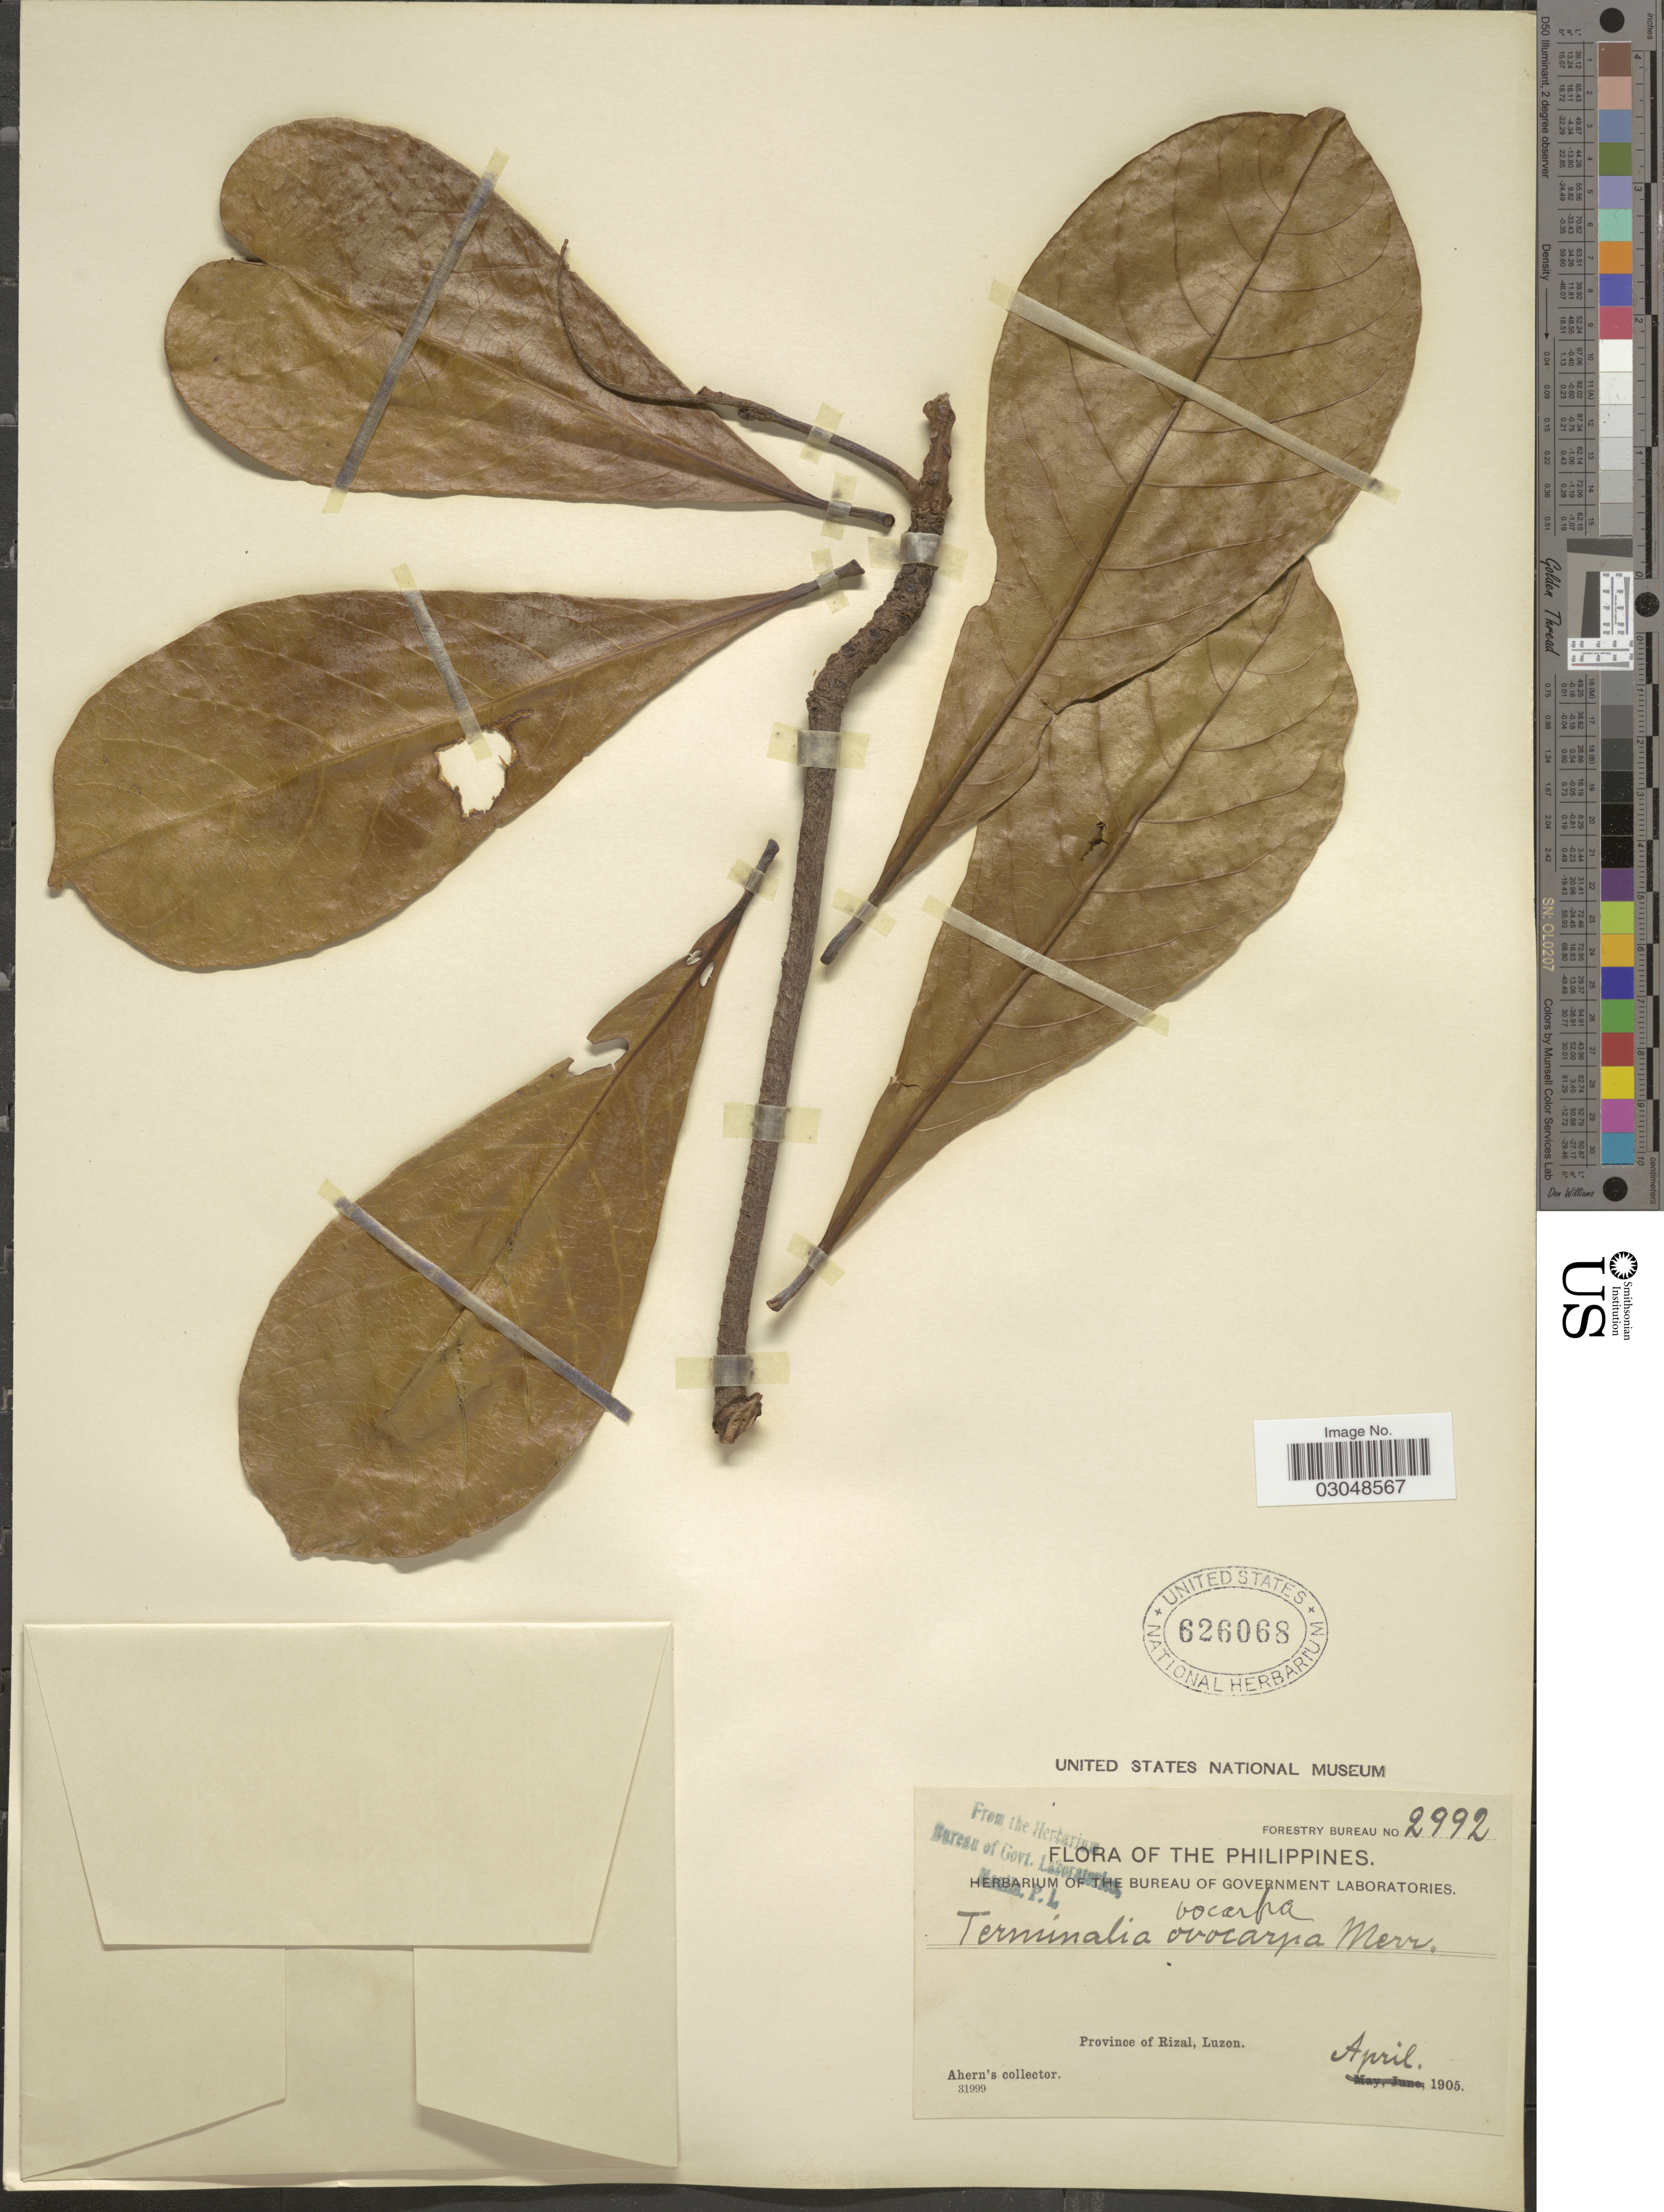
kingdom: Plantae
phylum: Tracheophyta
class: Magnoliopsida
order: Myrtales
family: Combretaceae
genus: Terminalia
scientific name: Terminalia ovocarpa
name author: Merr.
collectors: Ahern's collector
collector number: Forestry Bureau 2992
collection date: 1905-04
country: Philippines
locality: Province of Rizal, Luzon.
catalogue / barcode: US 626068